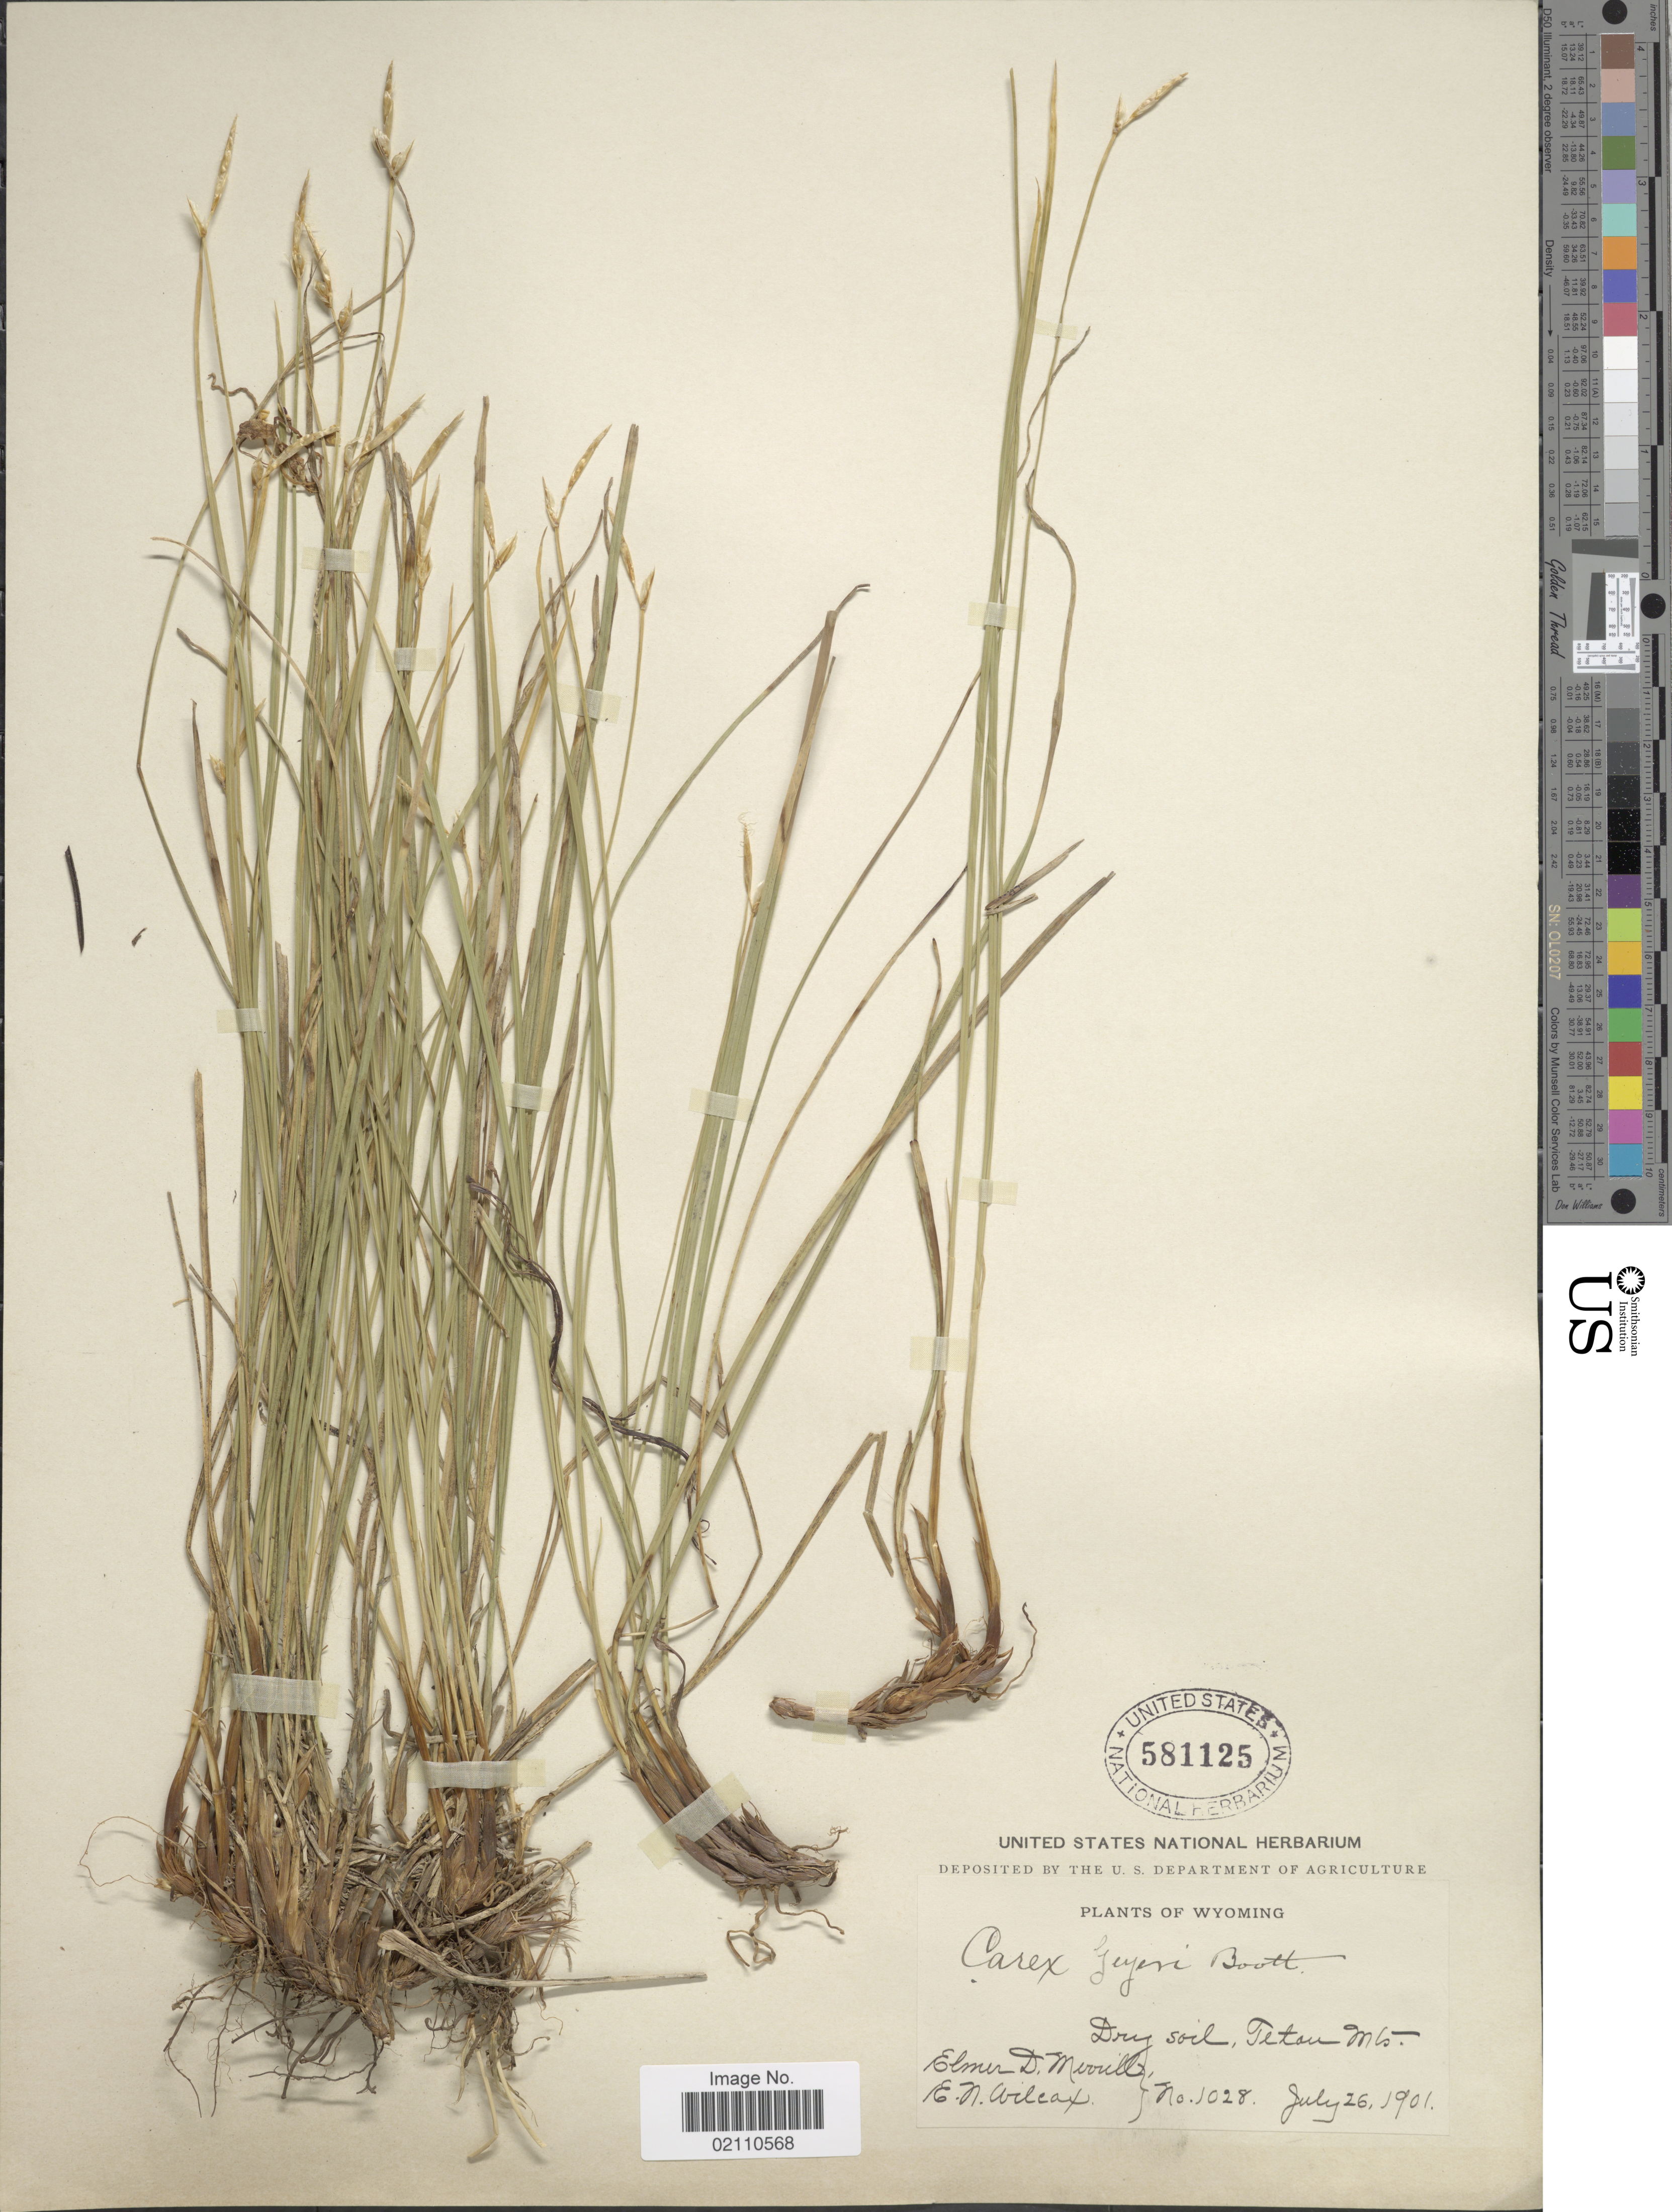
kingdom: Plantae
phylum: Tracheophyta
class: Liliopsida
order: Poales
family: Cyperaceae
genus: Carex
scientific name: Carex geyeri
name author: Boott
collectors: E. D. Merrill & E. Wilcox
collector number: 1028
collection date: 1901-07-26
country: United States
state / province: Wyoming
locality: Teton Mts.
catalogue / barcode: US 581125